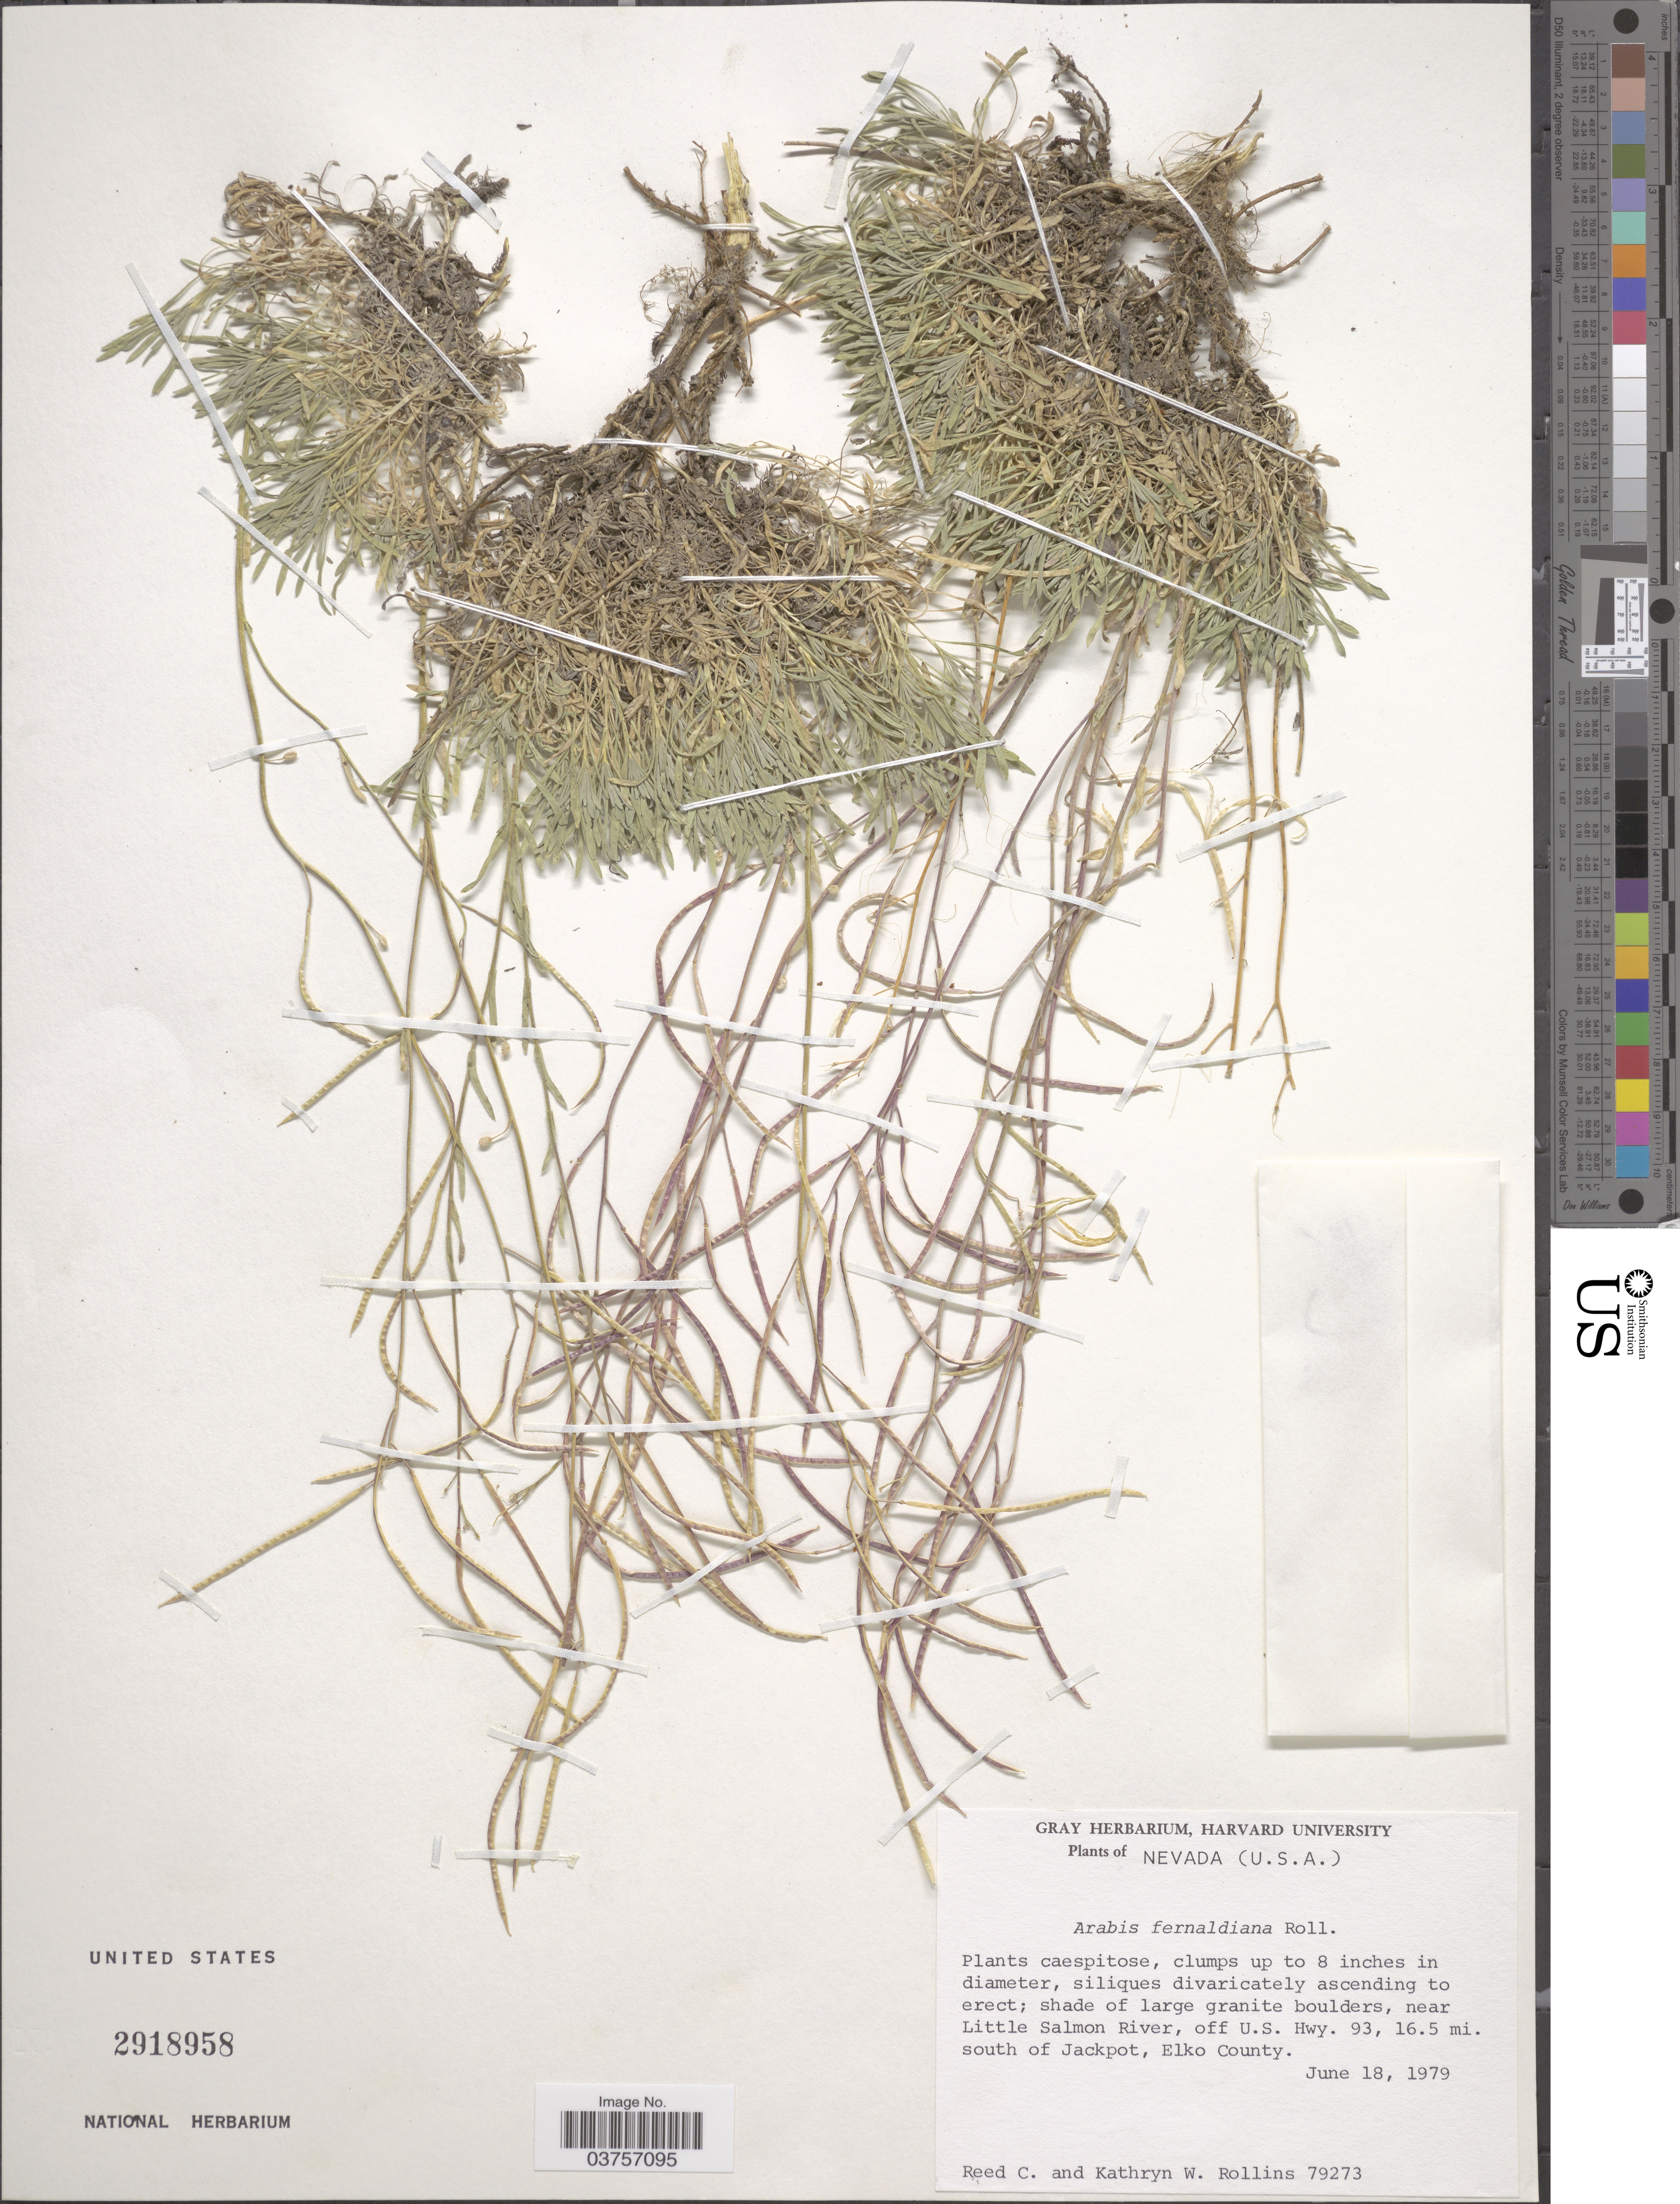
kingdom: Plantae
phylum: Tracheophyta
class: Magnoliopsida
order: Brassicales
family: Brassicaceae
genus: Arabis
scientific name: Arabis fernaldiana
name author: Rollins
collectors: R. C. Rollins & K. W. Rollins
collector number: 79273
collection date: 1979-06-18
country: United States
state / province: Nevada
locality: Near Little Salmon River, off U.S. Hwy. 93, 16.5 mi. south of Jackpot, Elko County.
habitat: shade of large granite boulders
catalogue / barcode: US 2918958